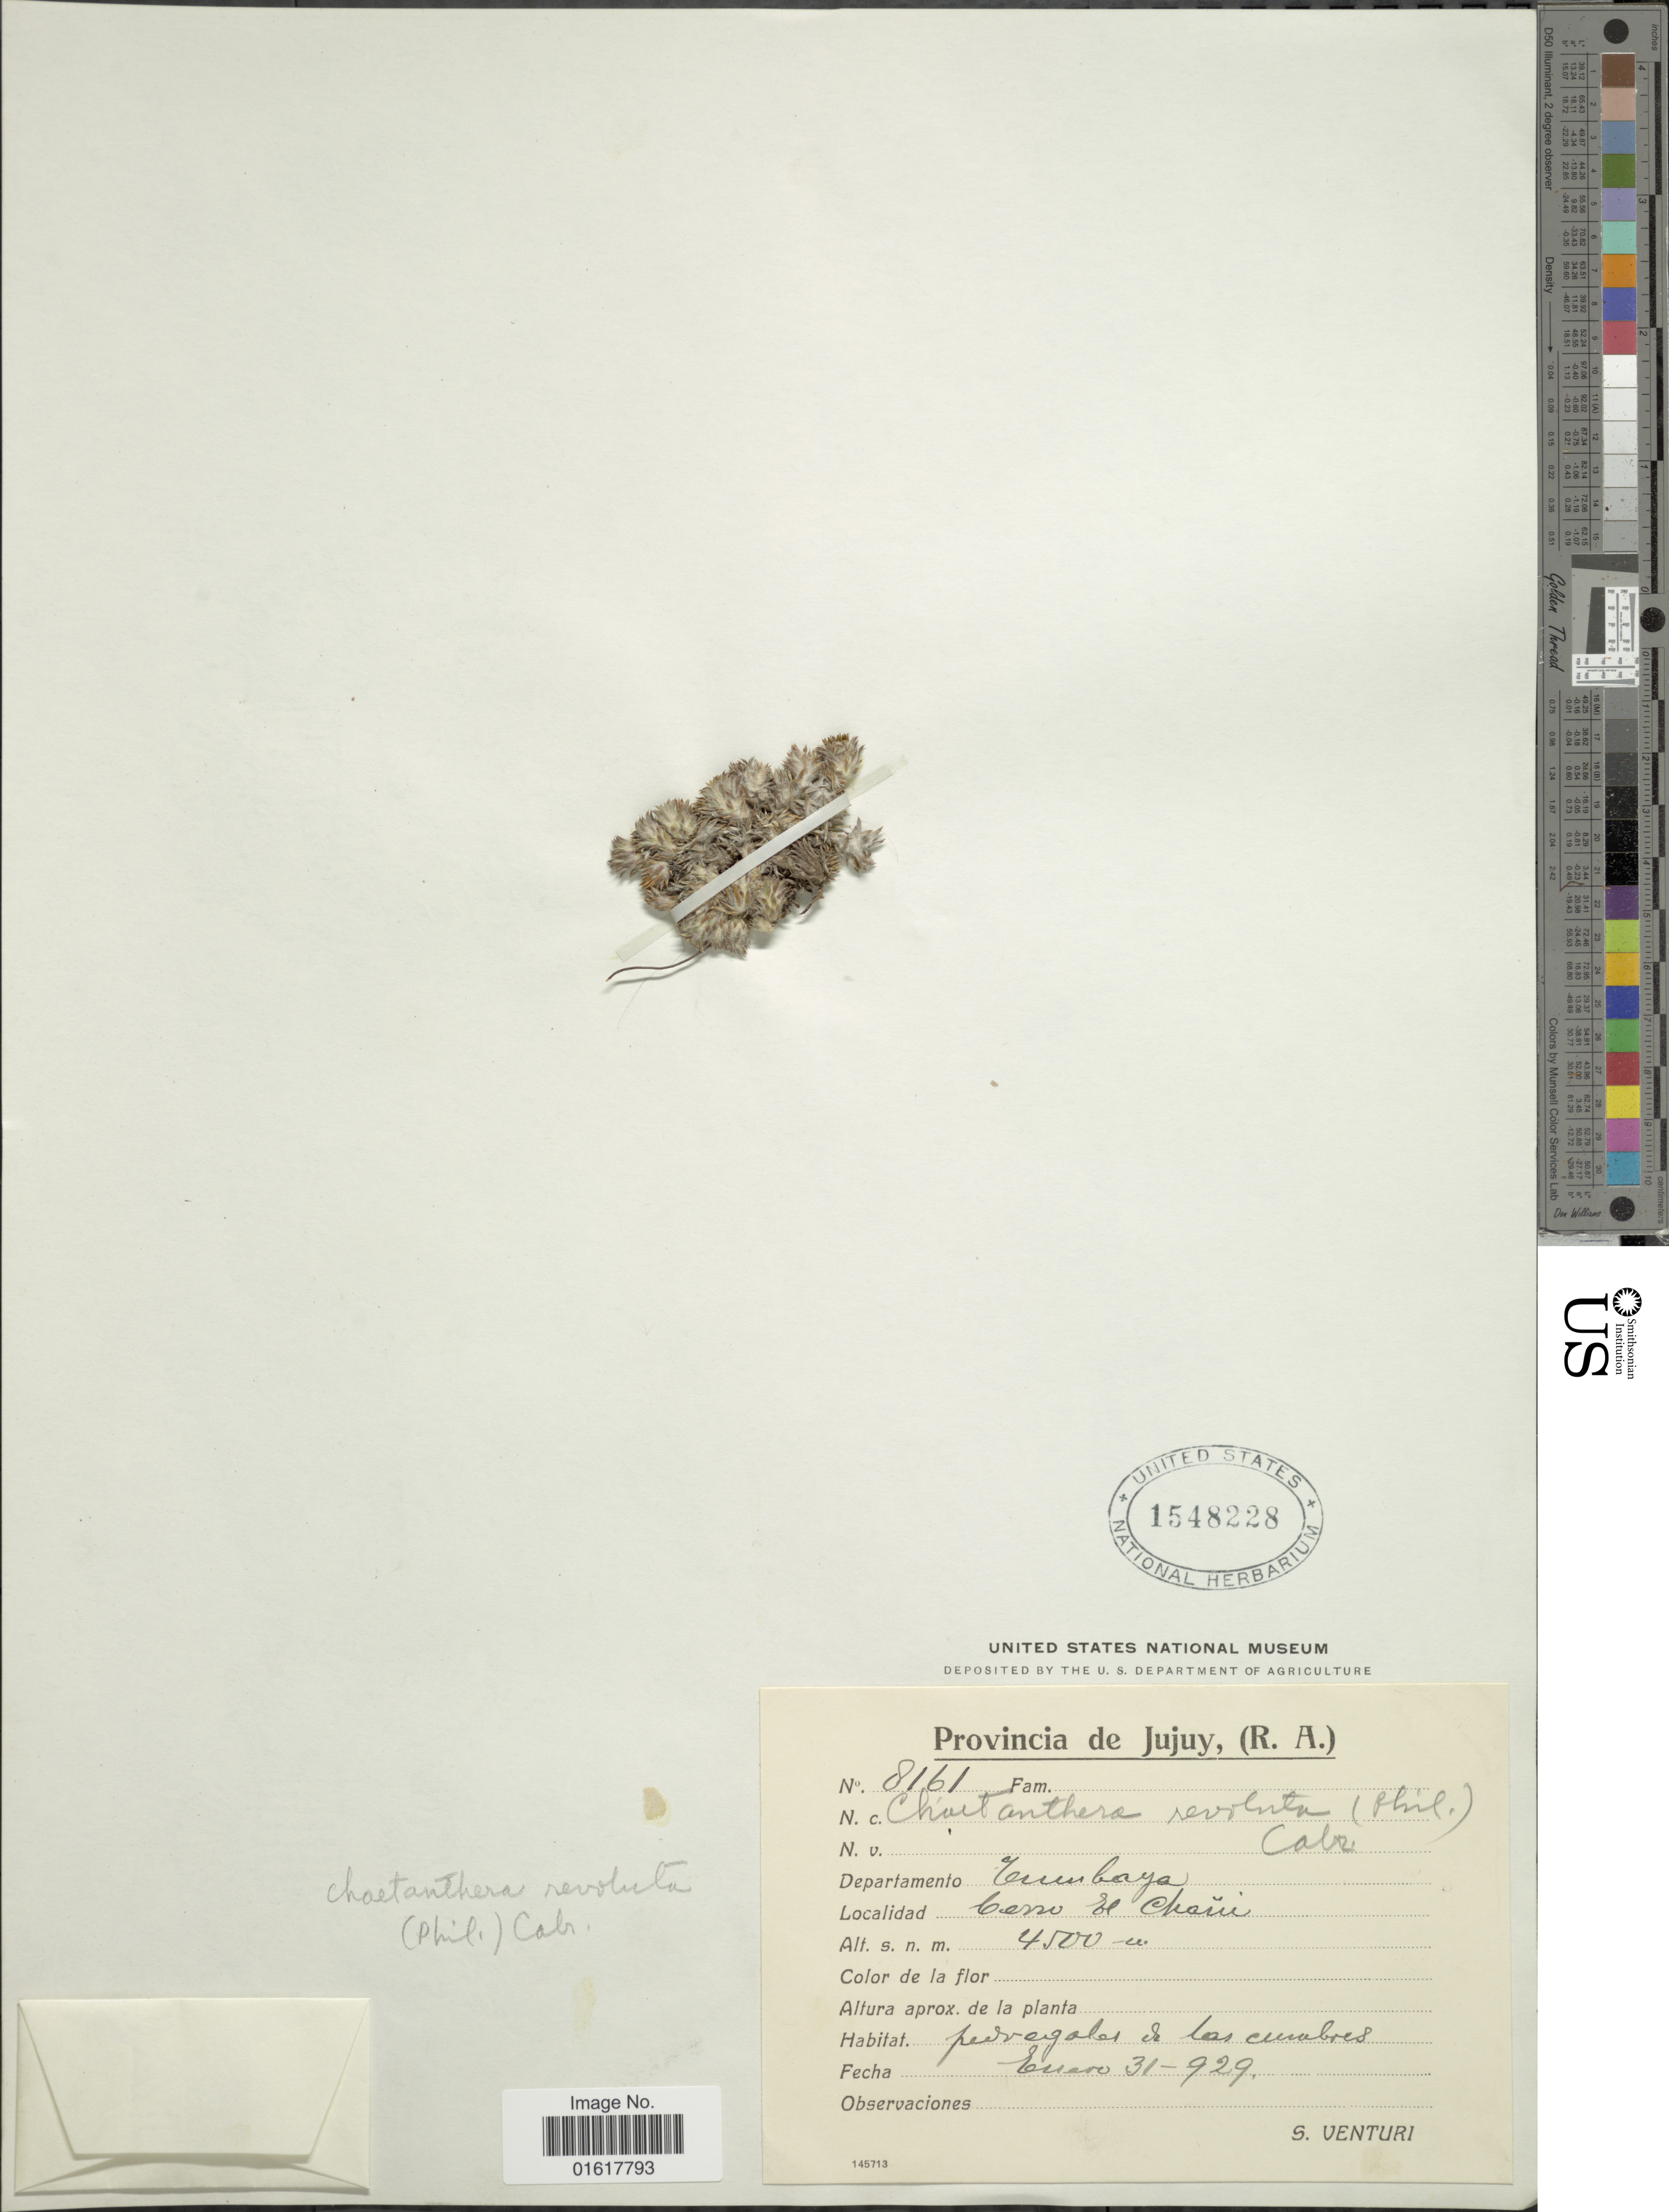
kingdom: Plantae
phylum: Tracheophyta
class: Magnoliopsida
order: Asterales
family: Asteraceae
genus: Chaetanthera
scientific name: Chaetanthera revoluta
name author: (Phil.) Cabrera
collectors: S. Venturi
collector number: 8161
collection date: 1929-01-31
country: Argentina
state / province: Jujuy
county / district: Tumbaya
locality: Cerro El Chañi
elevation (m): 4500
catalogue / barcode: US 1548228